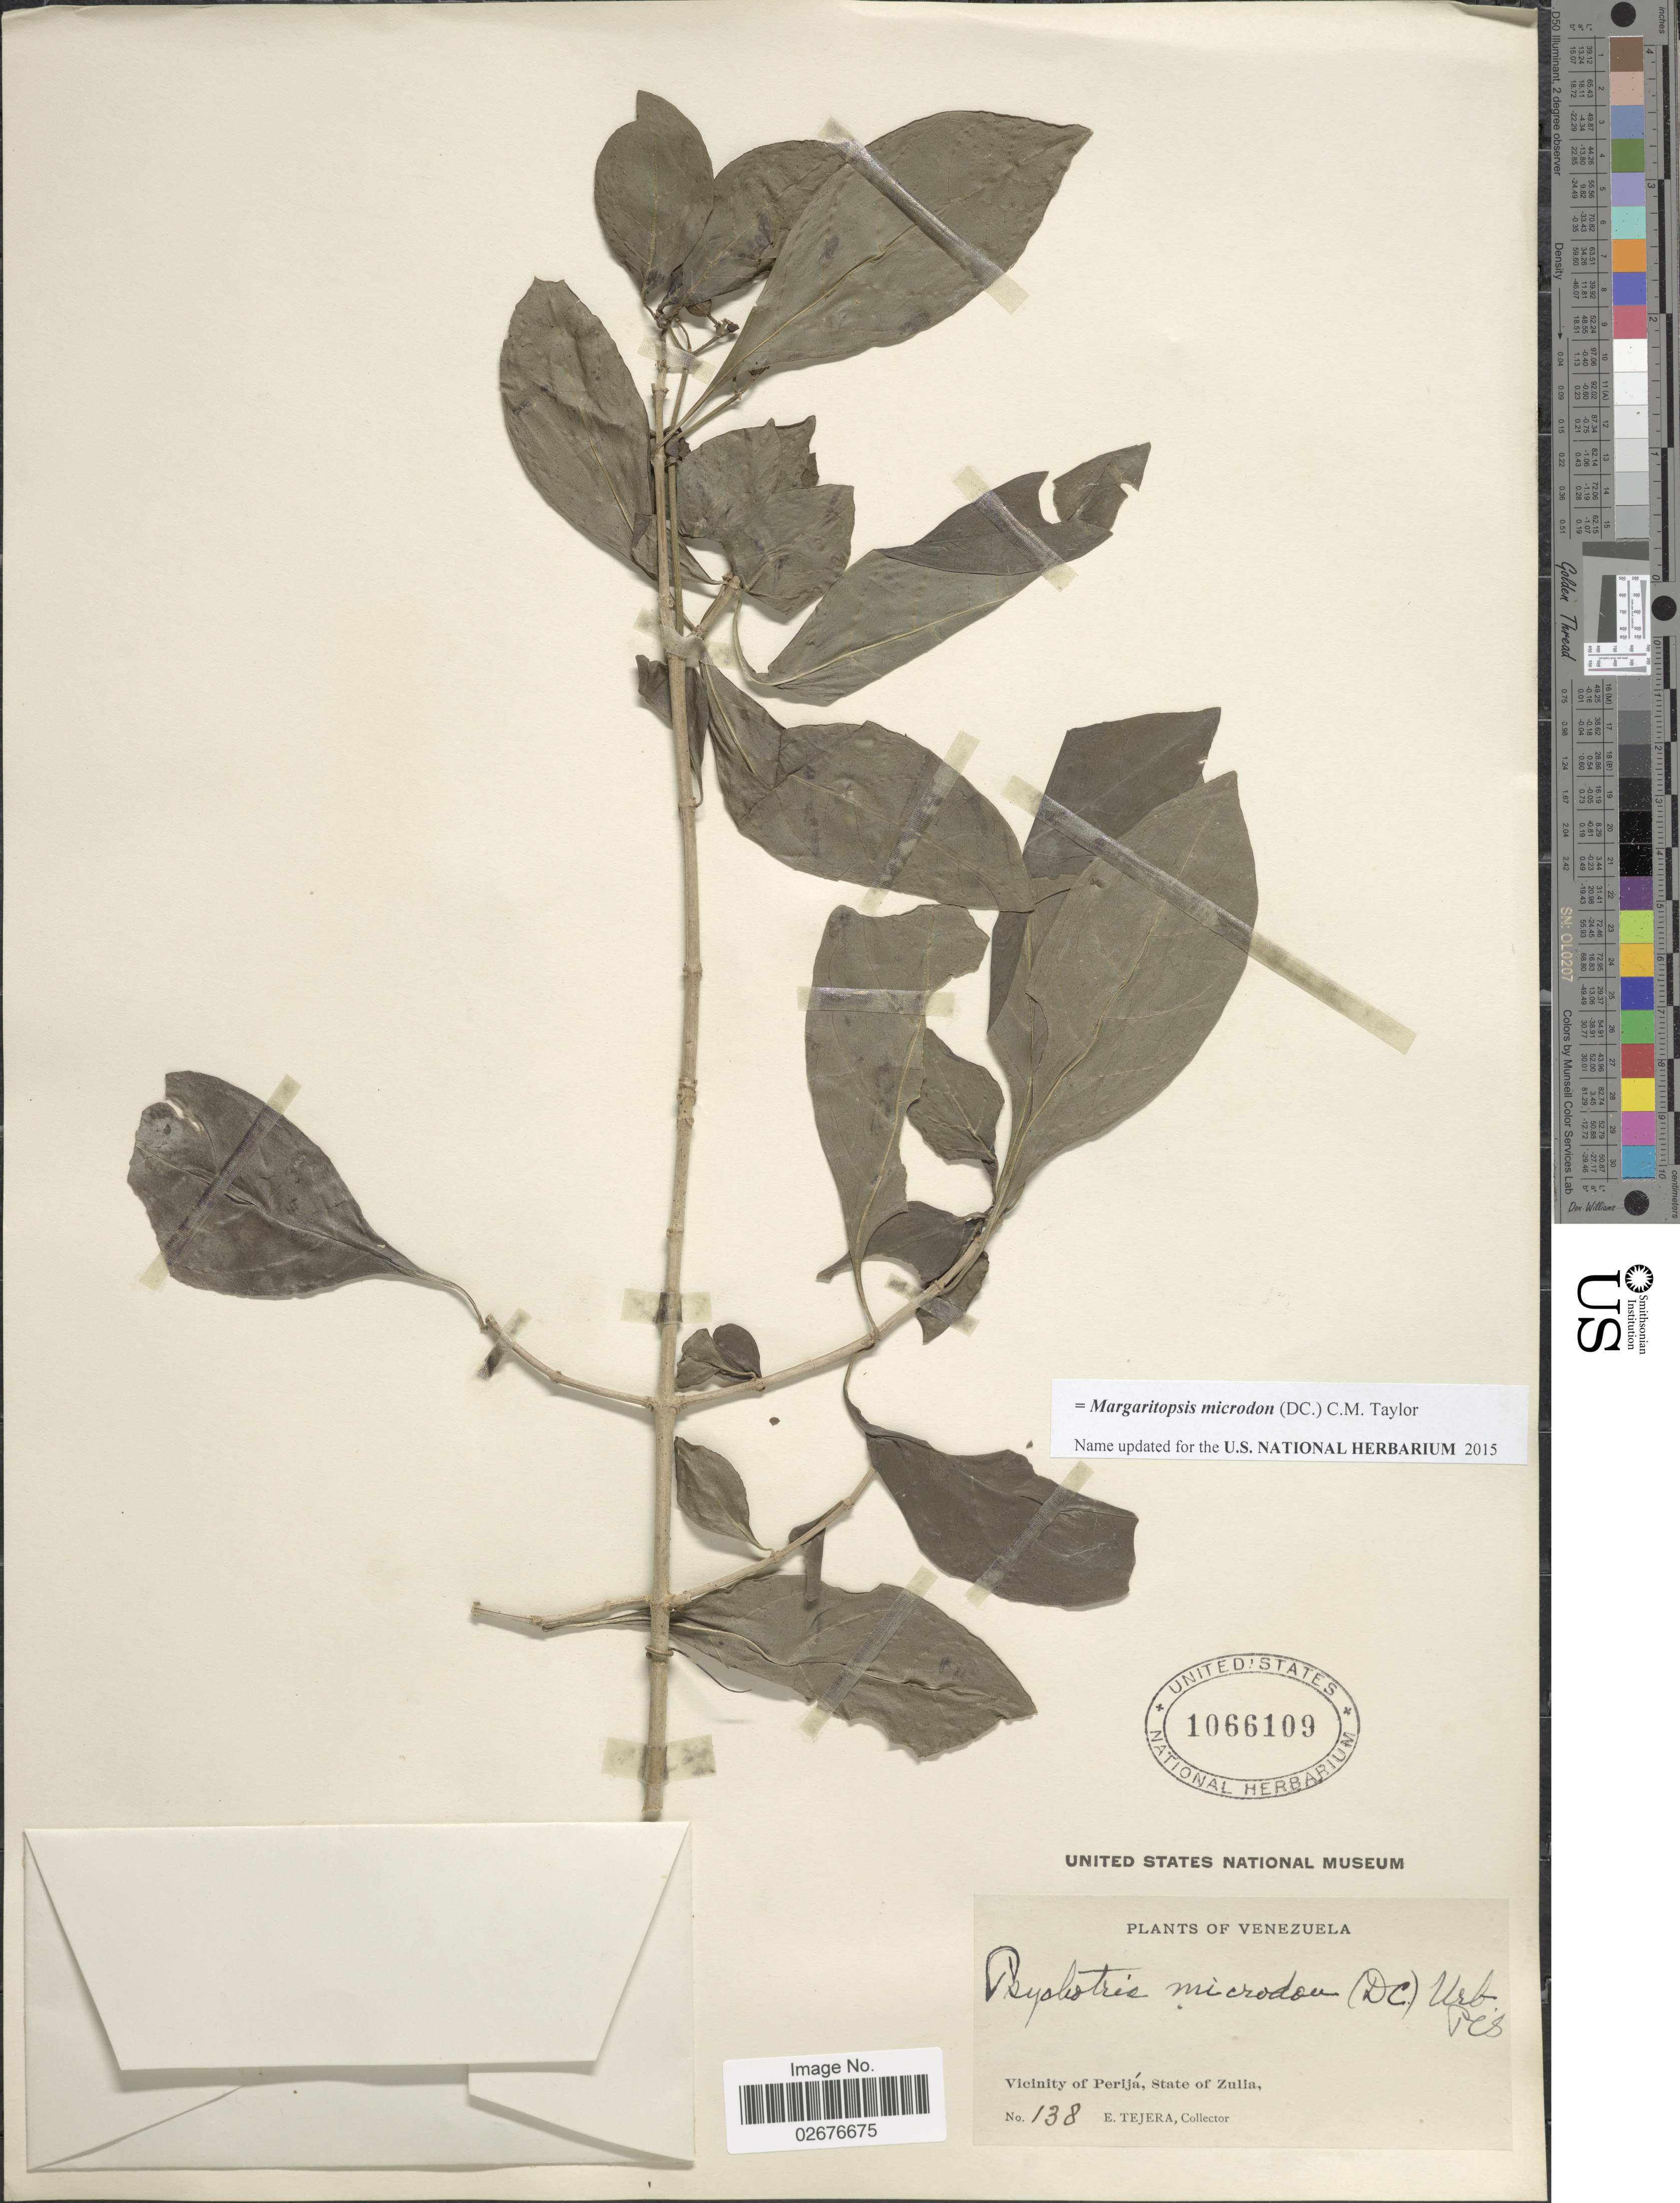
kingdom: Plantae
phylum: Tracheophyta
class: Magnoliopsida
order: Gentianales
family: Rubiaceae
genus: Margaritopsis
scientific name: Margaritopsis microdon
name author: (DC.) C.M. Taylor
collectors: E. Tejera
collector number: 138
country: Venezuela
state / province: Zulia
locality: Vicinity of Perijá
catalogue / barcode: US 1066109